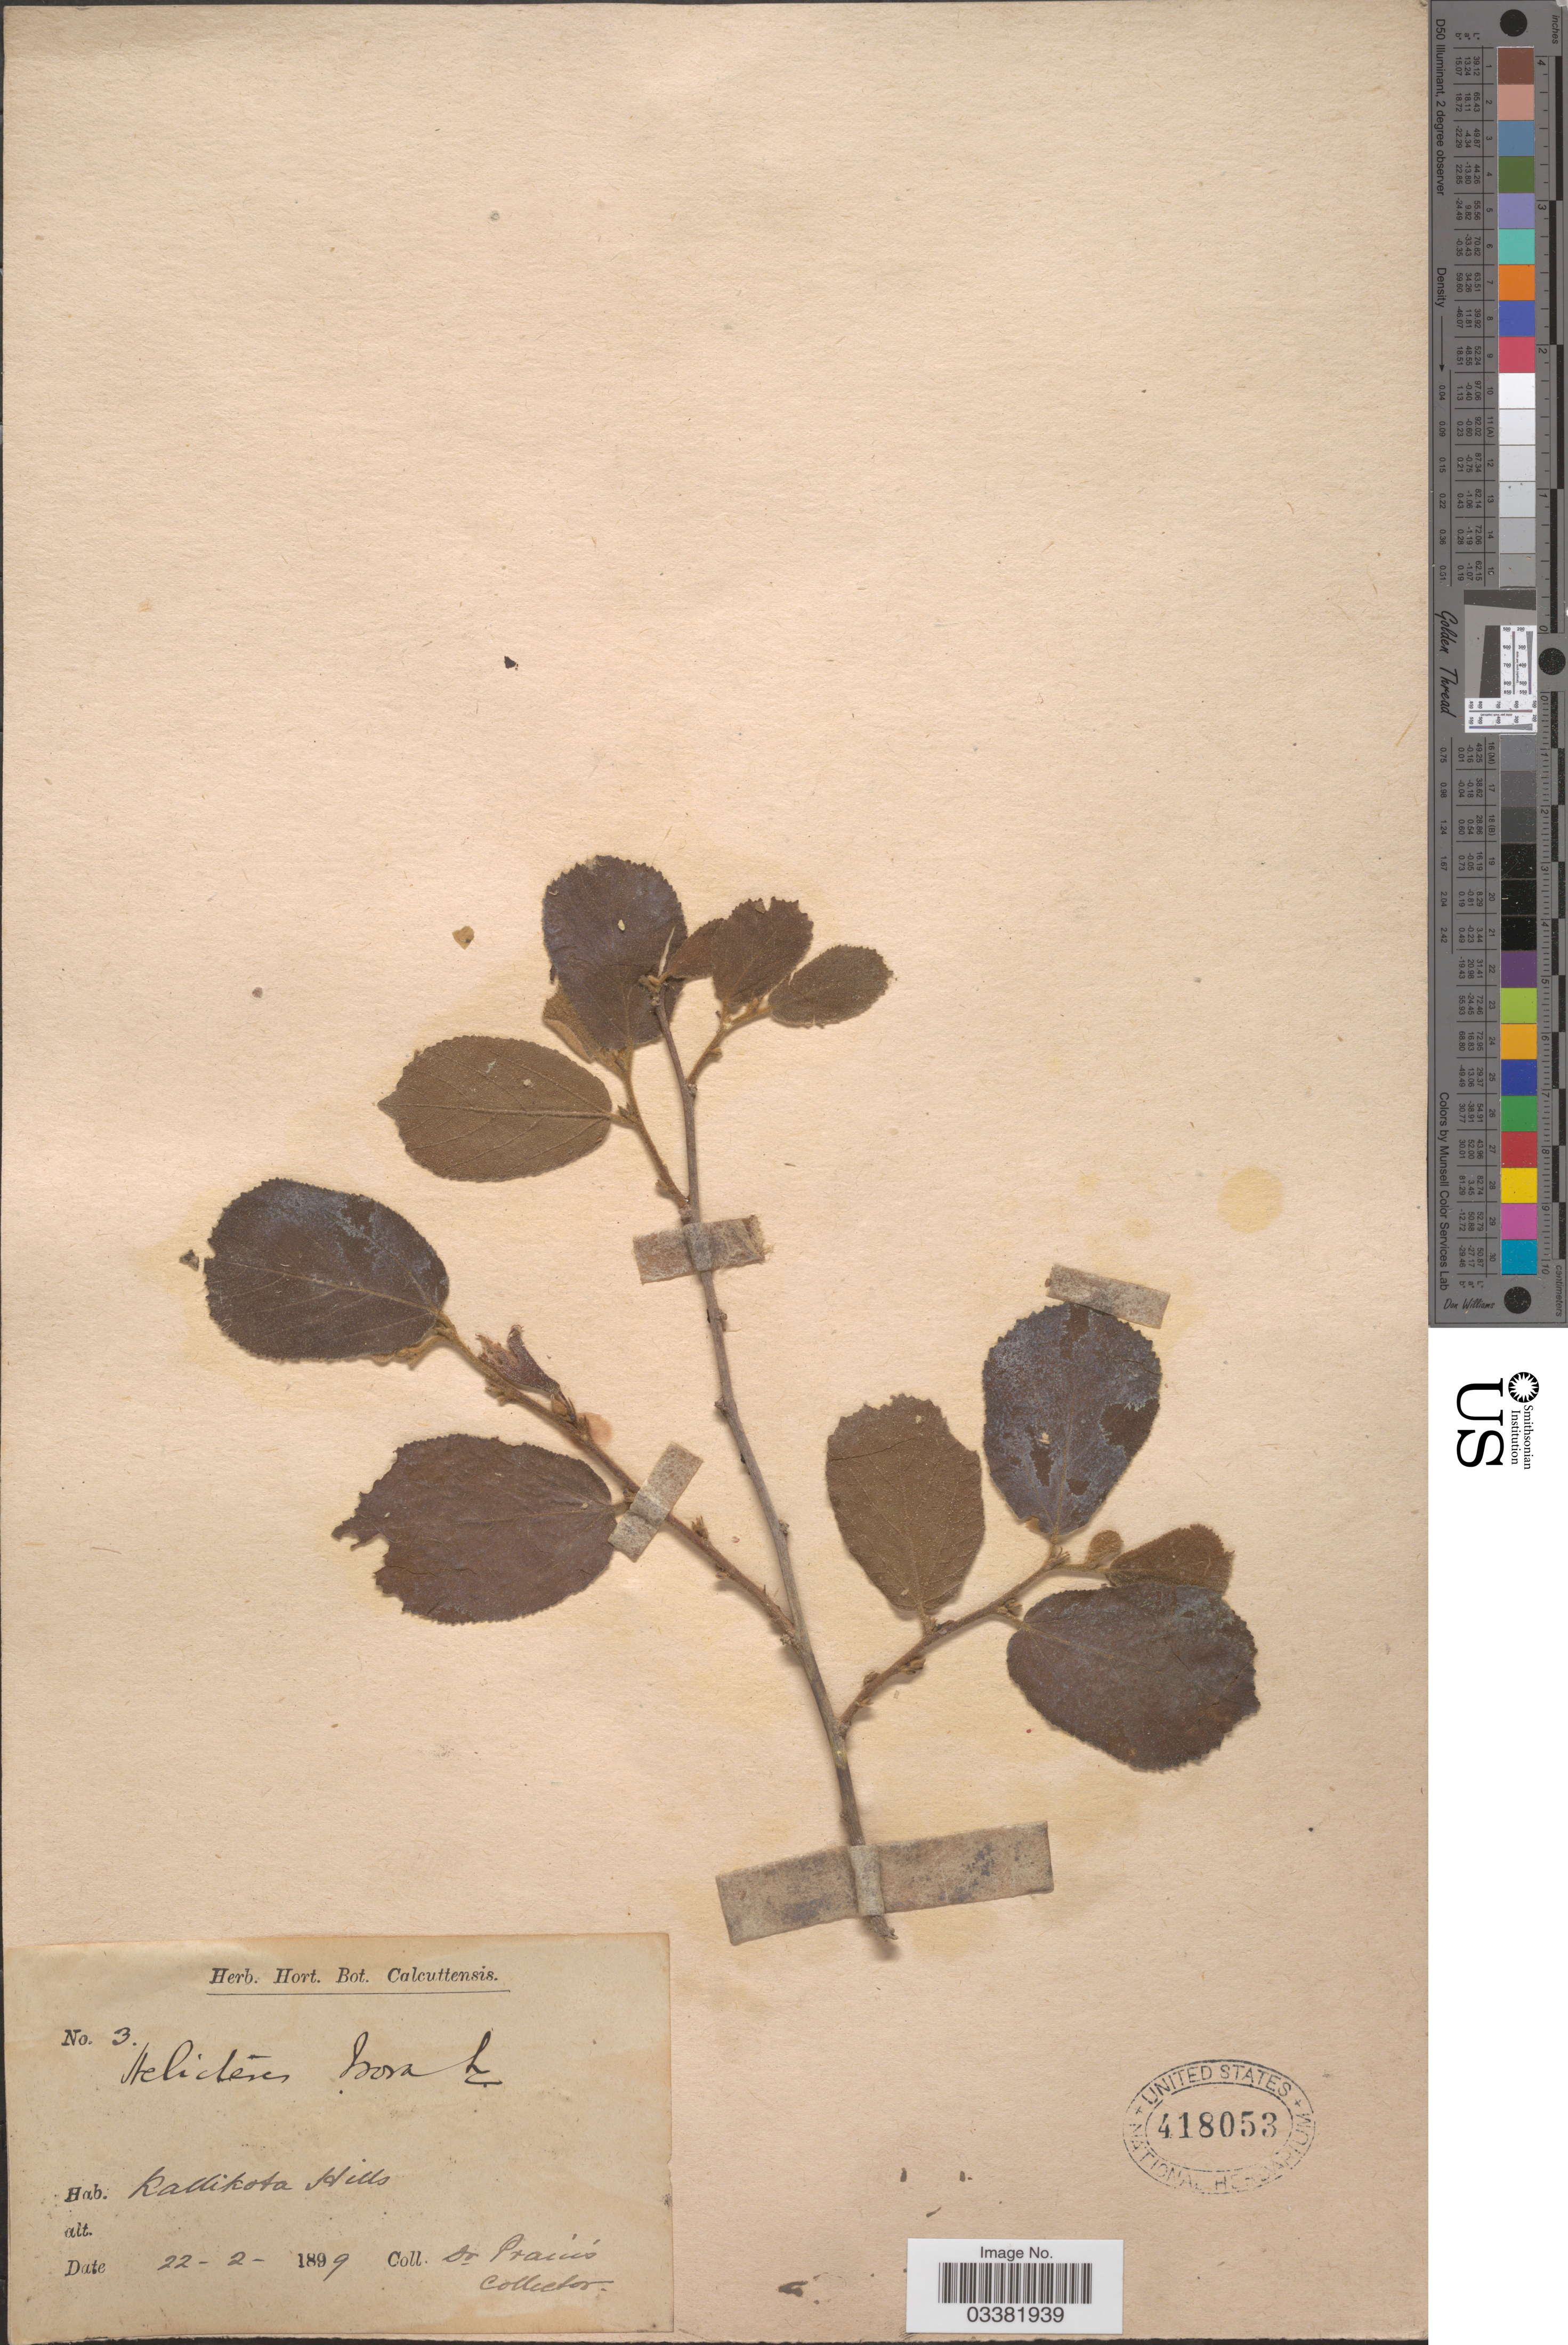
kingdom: Plantae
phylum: Tracheophyta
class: Magnoliopsida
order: Malvales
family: Malvaceae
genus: Helicteres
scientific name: Helicteres isora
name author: L.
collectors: Dr. Prain's collector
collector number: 3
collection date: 1899-02-22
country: India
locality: Kallikota Hills.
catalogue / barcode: US 418053